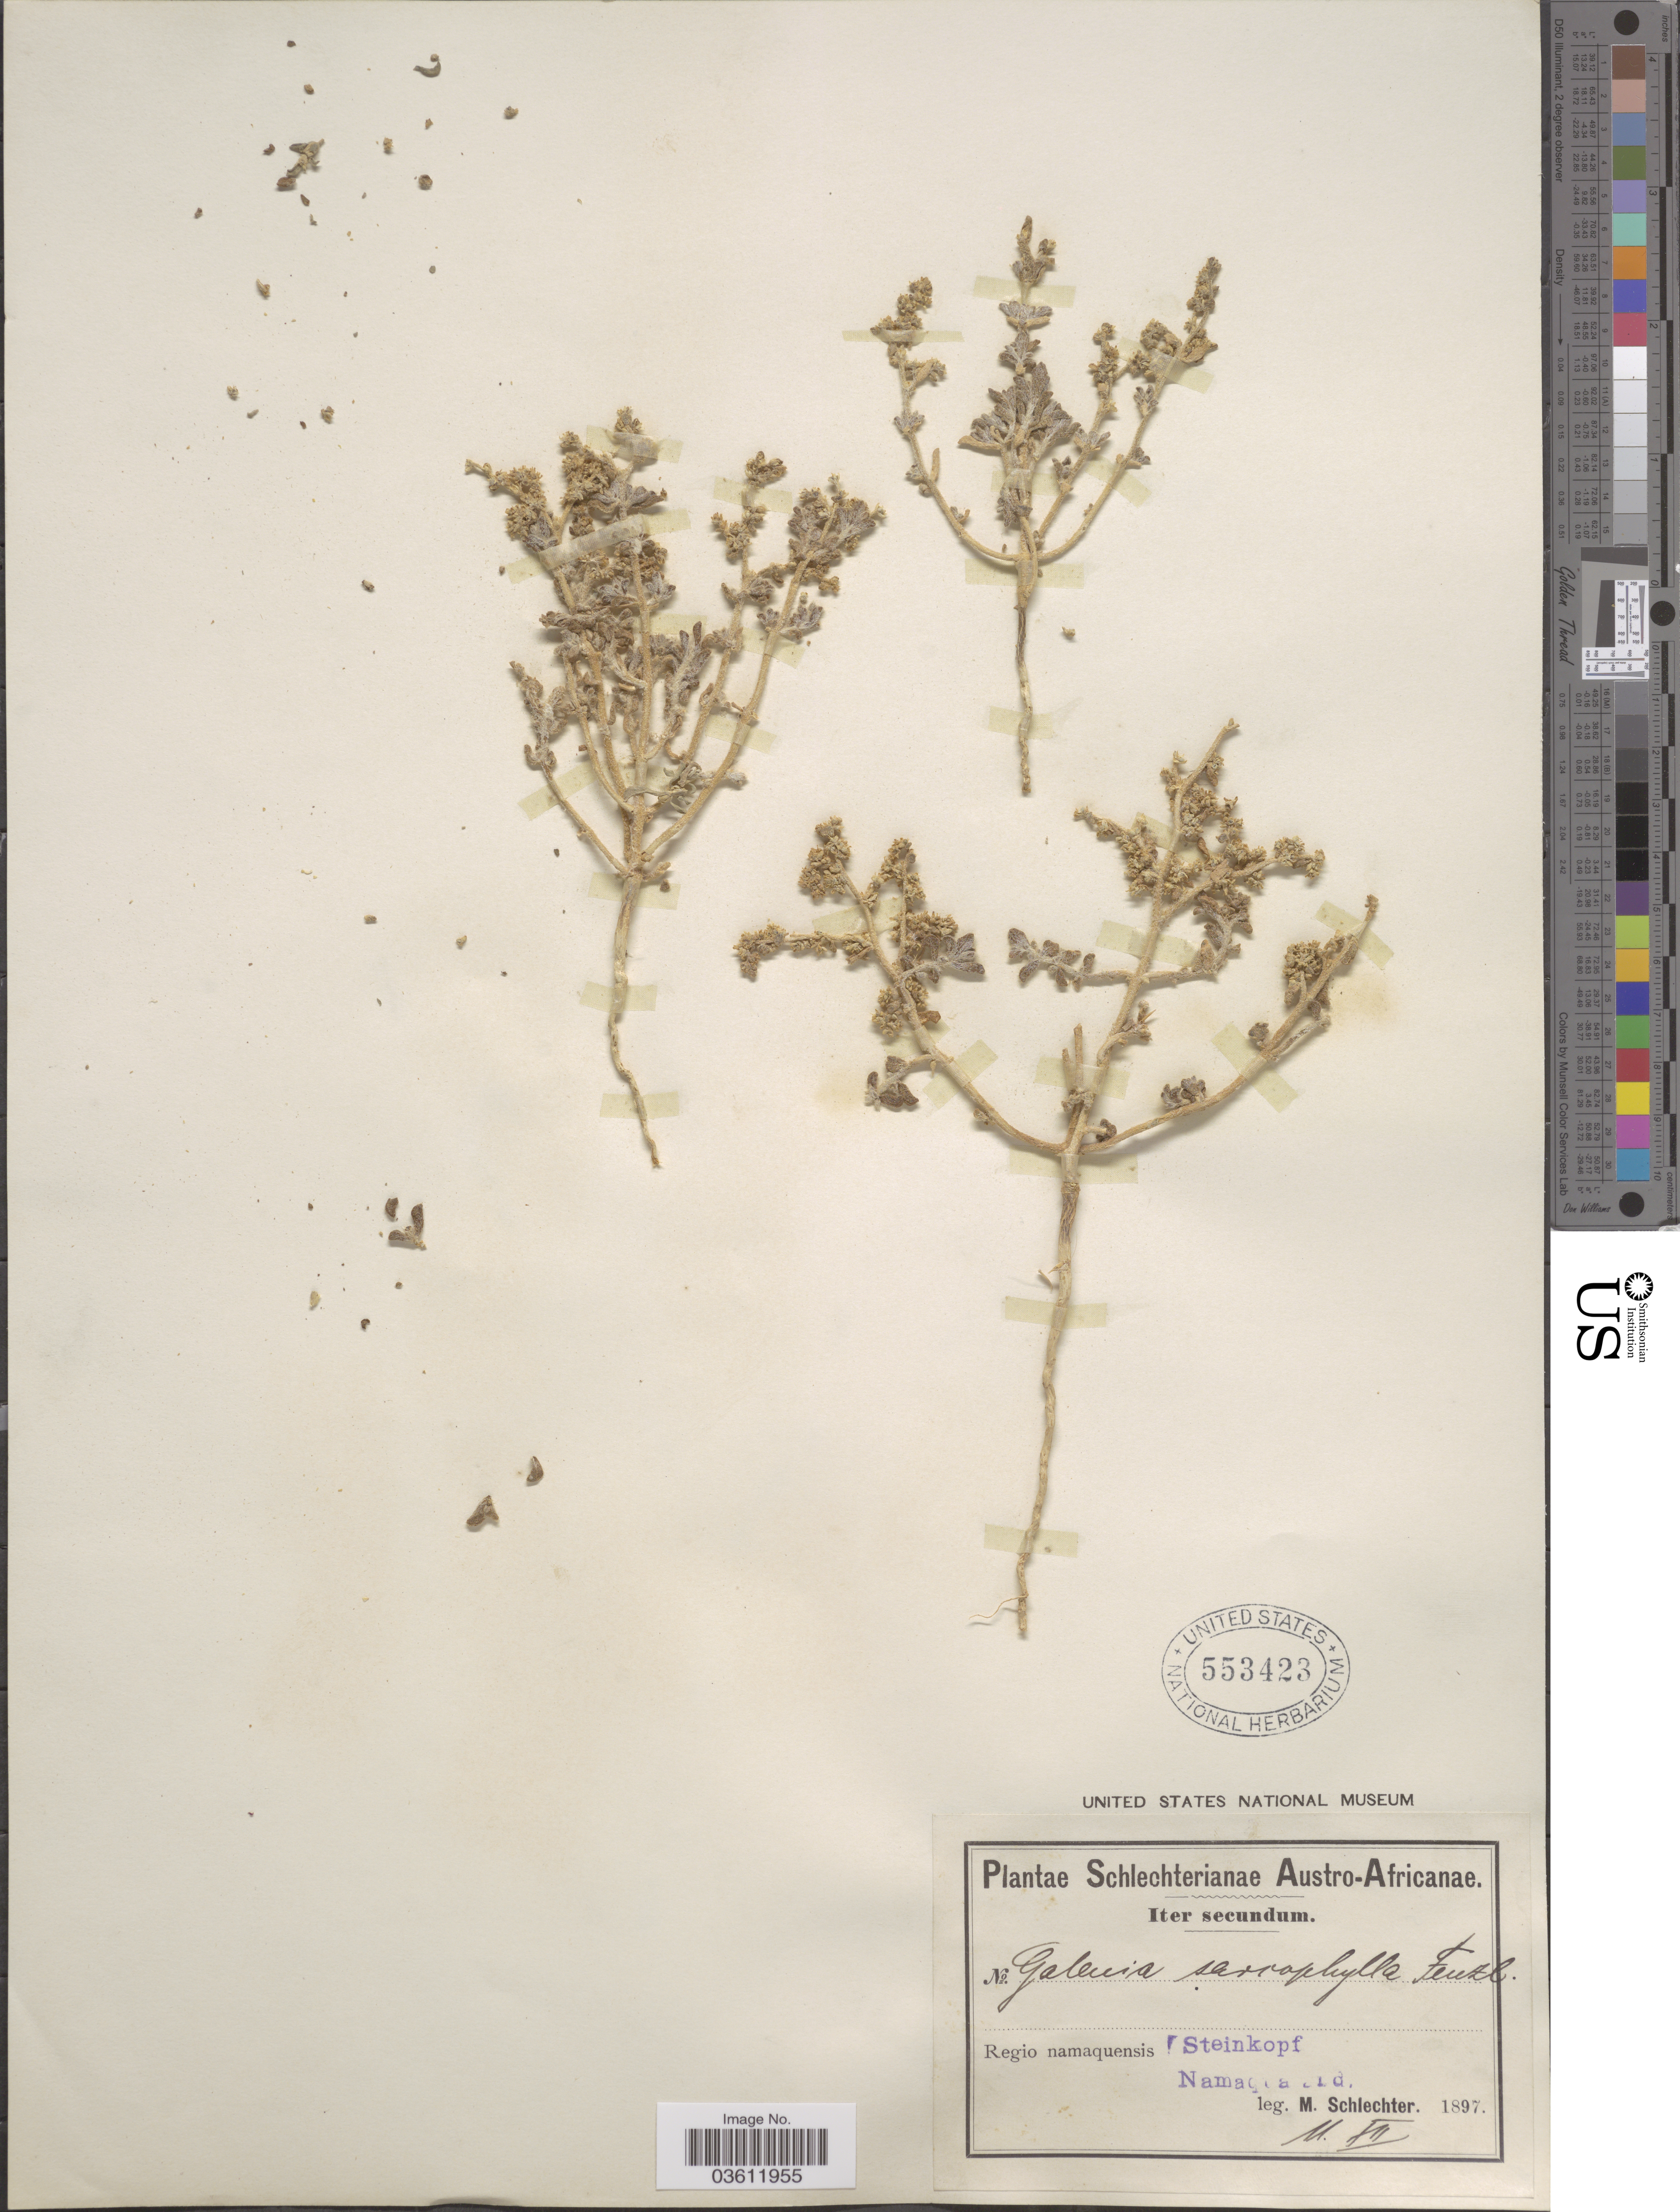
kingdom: Plantae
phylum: Tracheophyta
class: Magnoliopsida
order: Caryophyllales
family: Aizoaceae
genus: Aizoon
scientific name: Aizoon sarcophyllum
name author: (Fenzl ex Sond.) Klak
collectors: M. Schlechter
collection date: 1897-12-11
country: South Africa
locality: Austro-Africanae. Regio namaquensis. Steinkopf. Nama [illegible text]d.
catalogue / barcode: US 553423